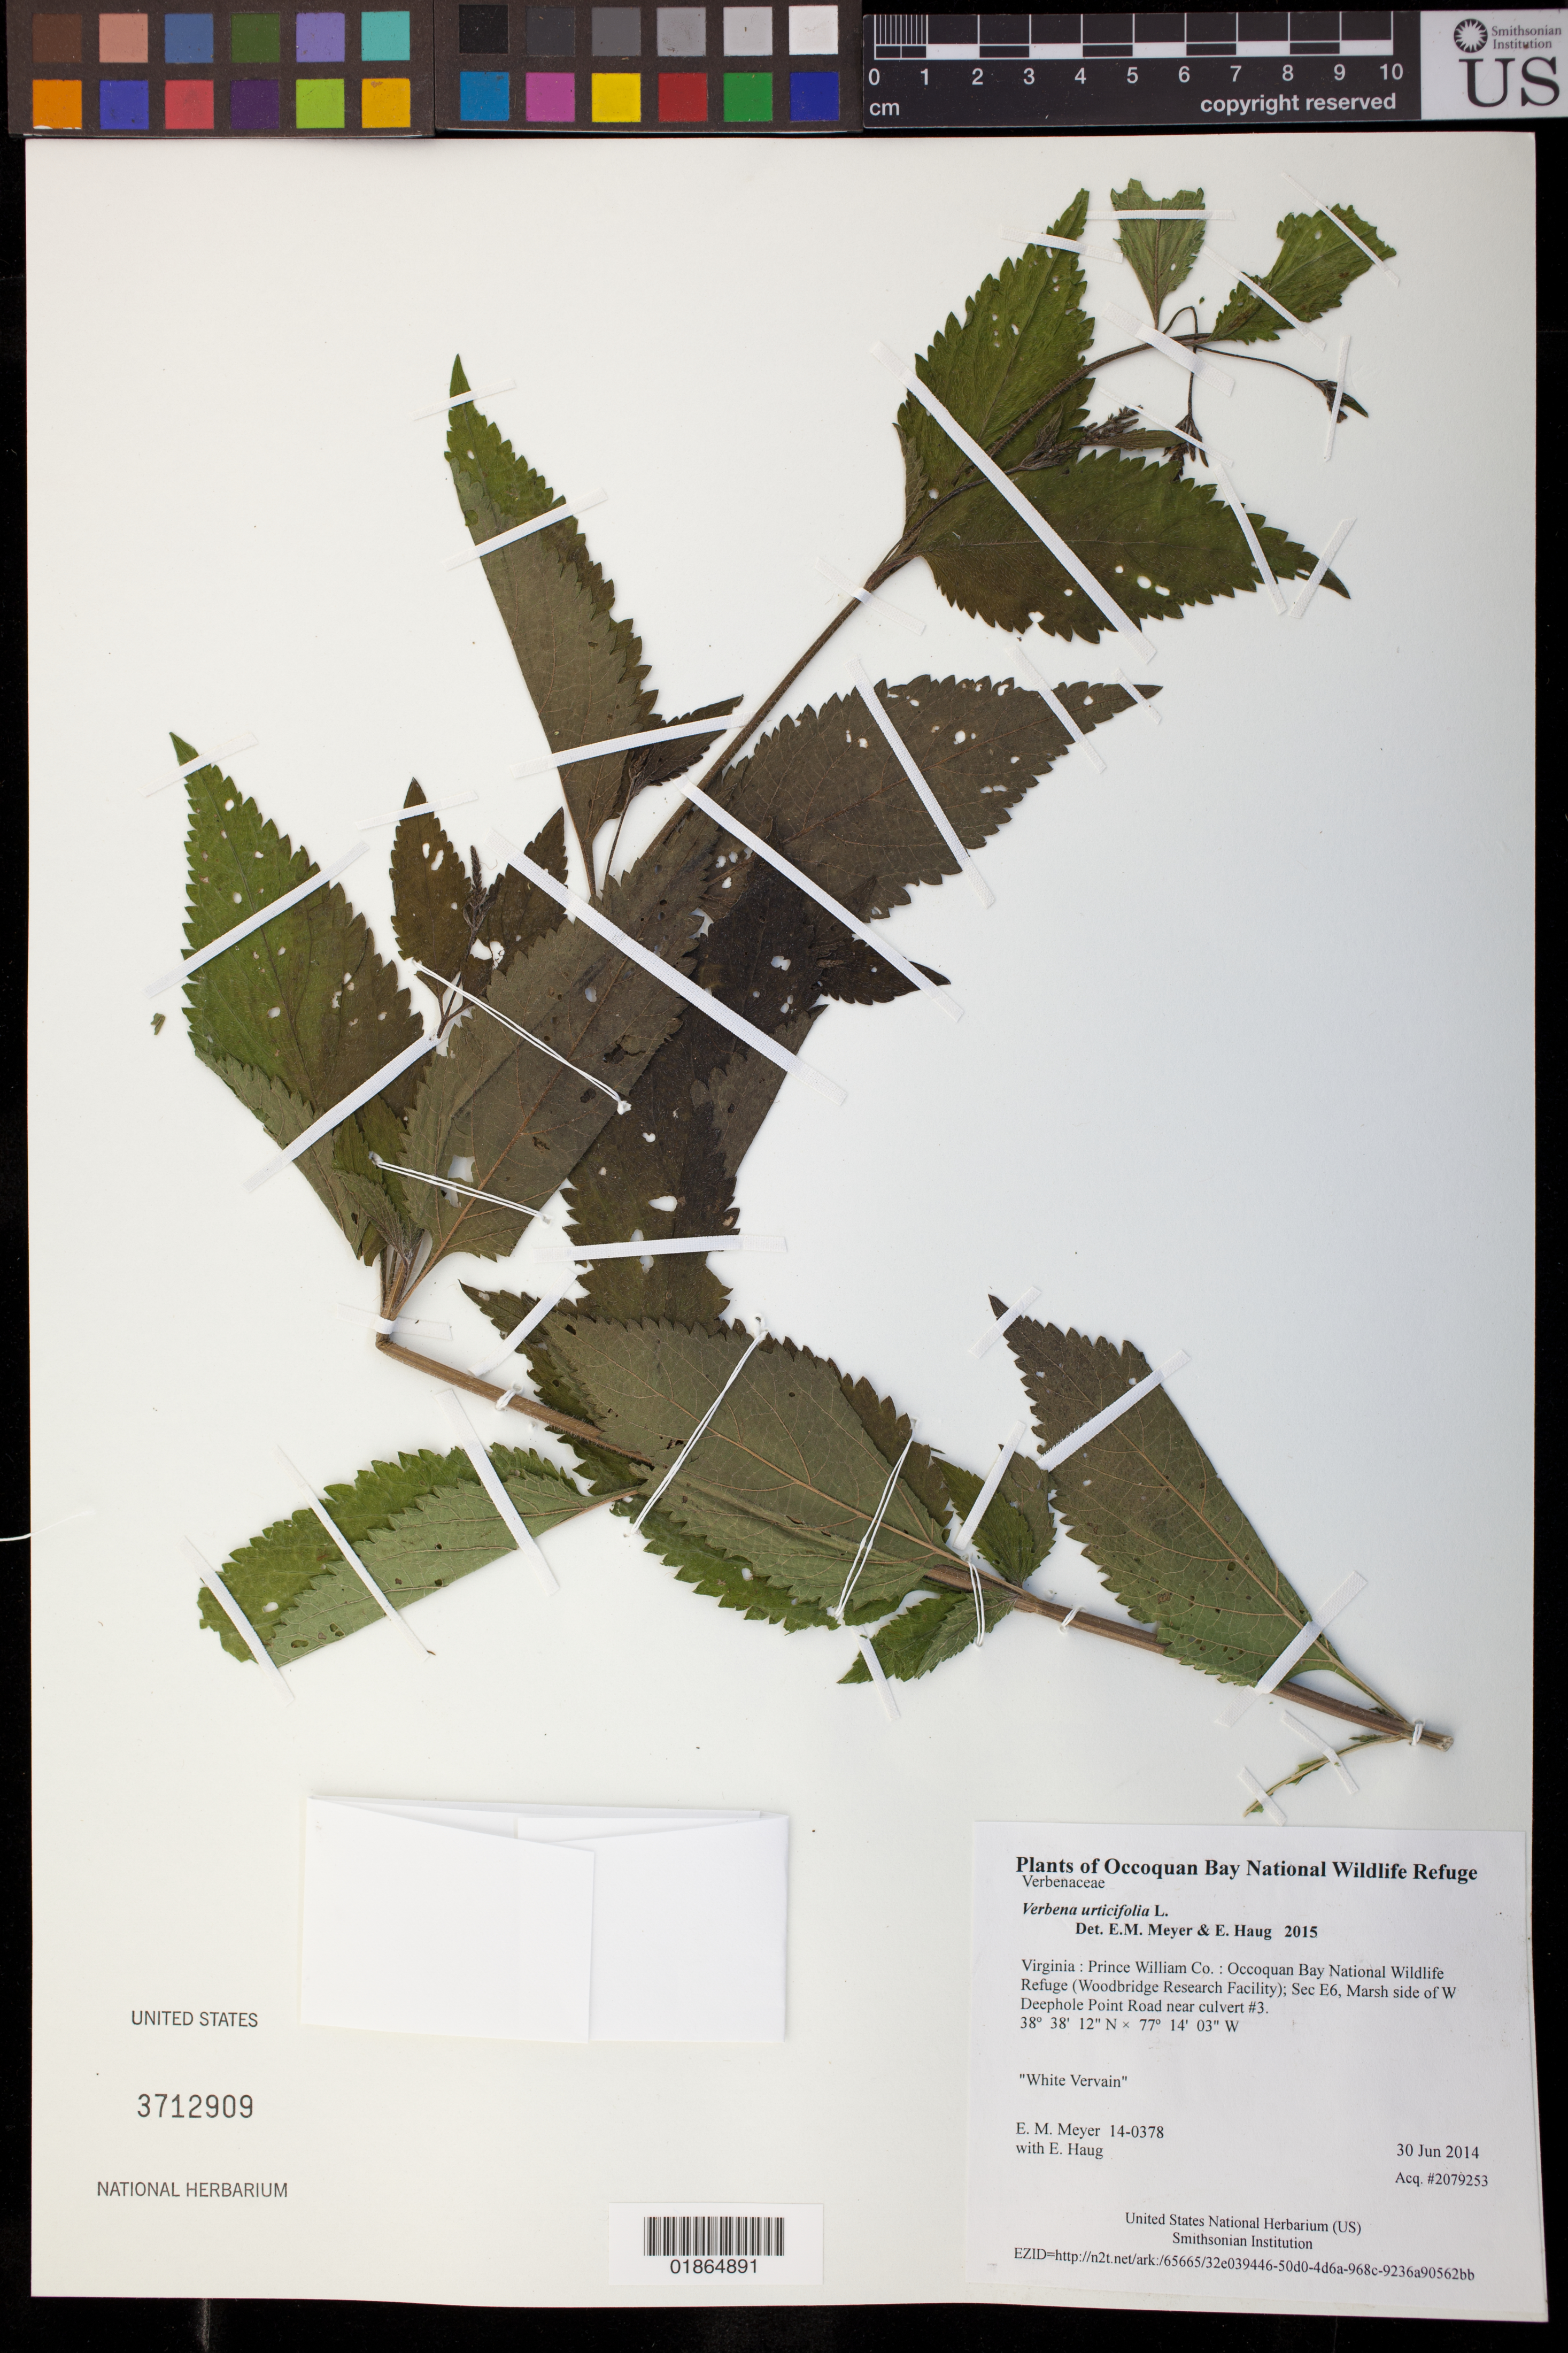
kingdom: Plantae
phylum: Tracheophyta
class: Magnoliopsida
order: Lamiales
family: Verbenaceae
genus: Verbena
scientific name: Verbena urticifolia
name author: L.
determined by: Meyer, E. M.; Haug, E.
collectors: E. M. Meyer & E. Haug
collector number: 14-0378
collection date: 2014-06-30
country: United States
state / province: Virginia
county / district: Prince William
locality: Occoquan Bay National Wildlife Refuge (Woodbridge Research Facility); Sec E6, Marsh side of W Deephole Point Road near culvert #3.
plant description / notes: White Vervain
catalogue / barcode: US 3712909